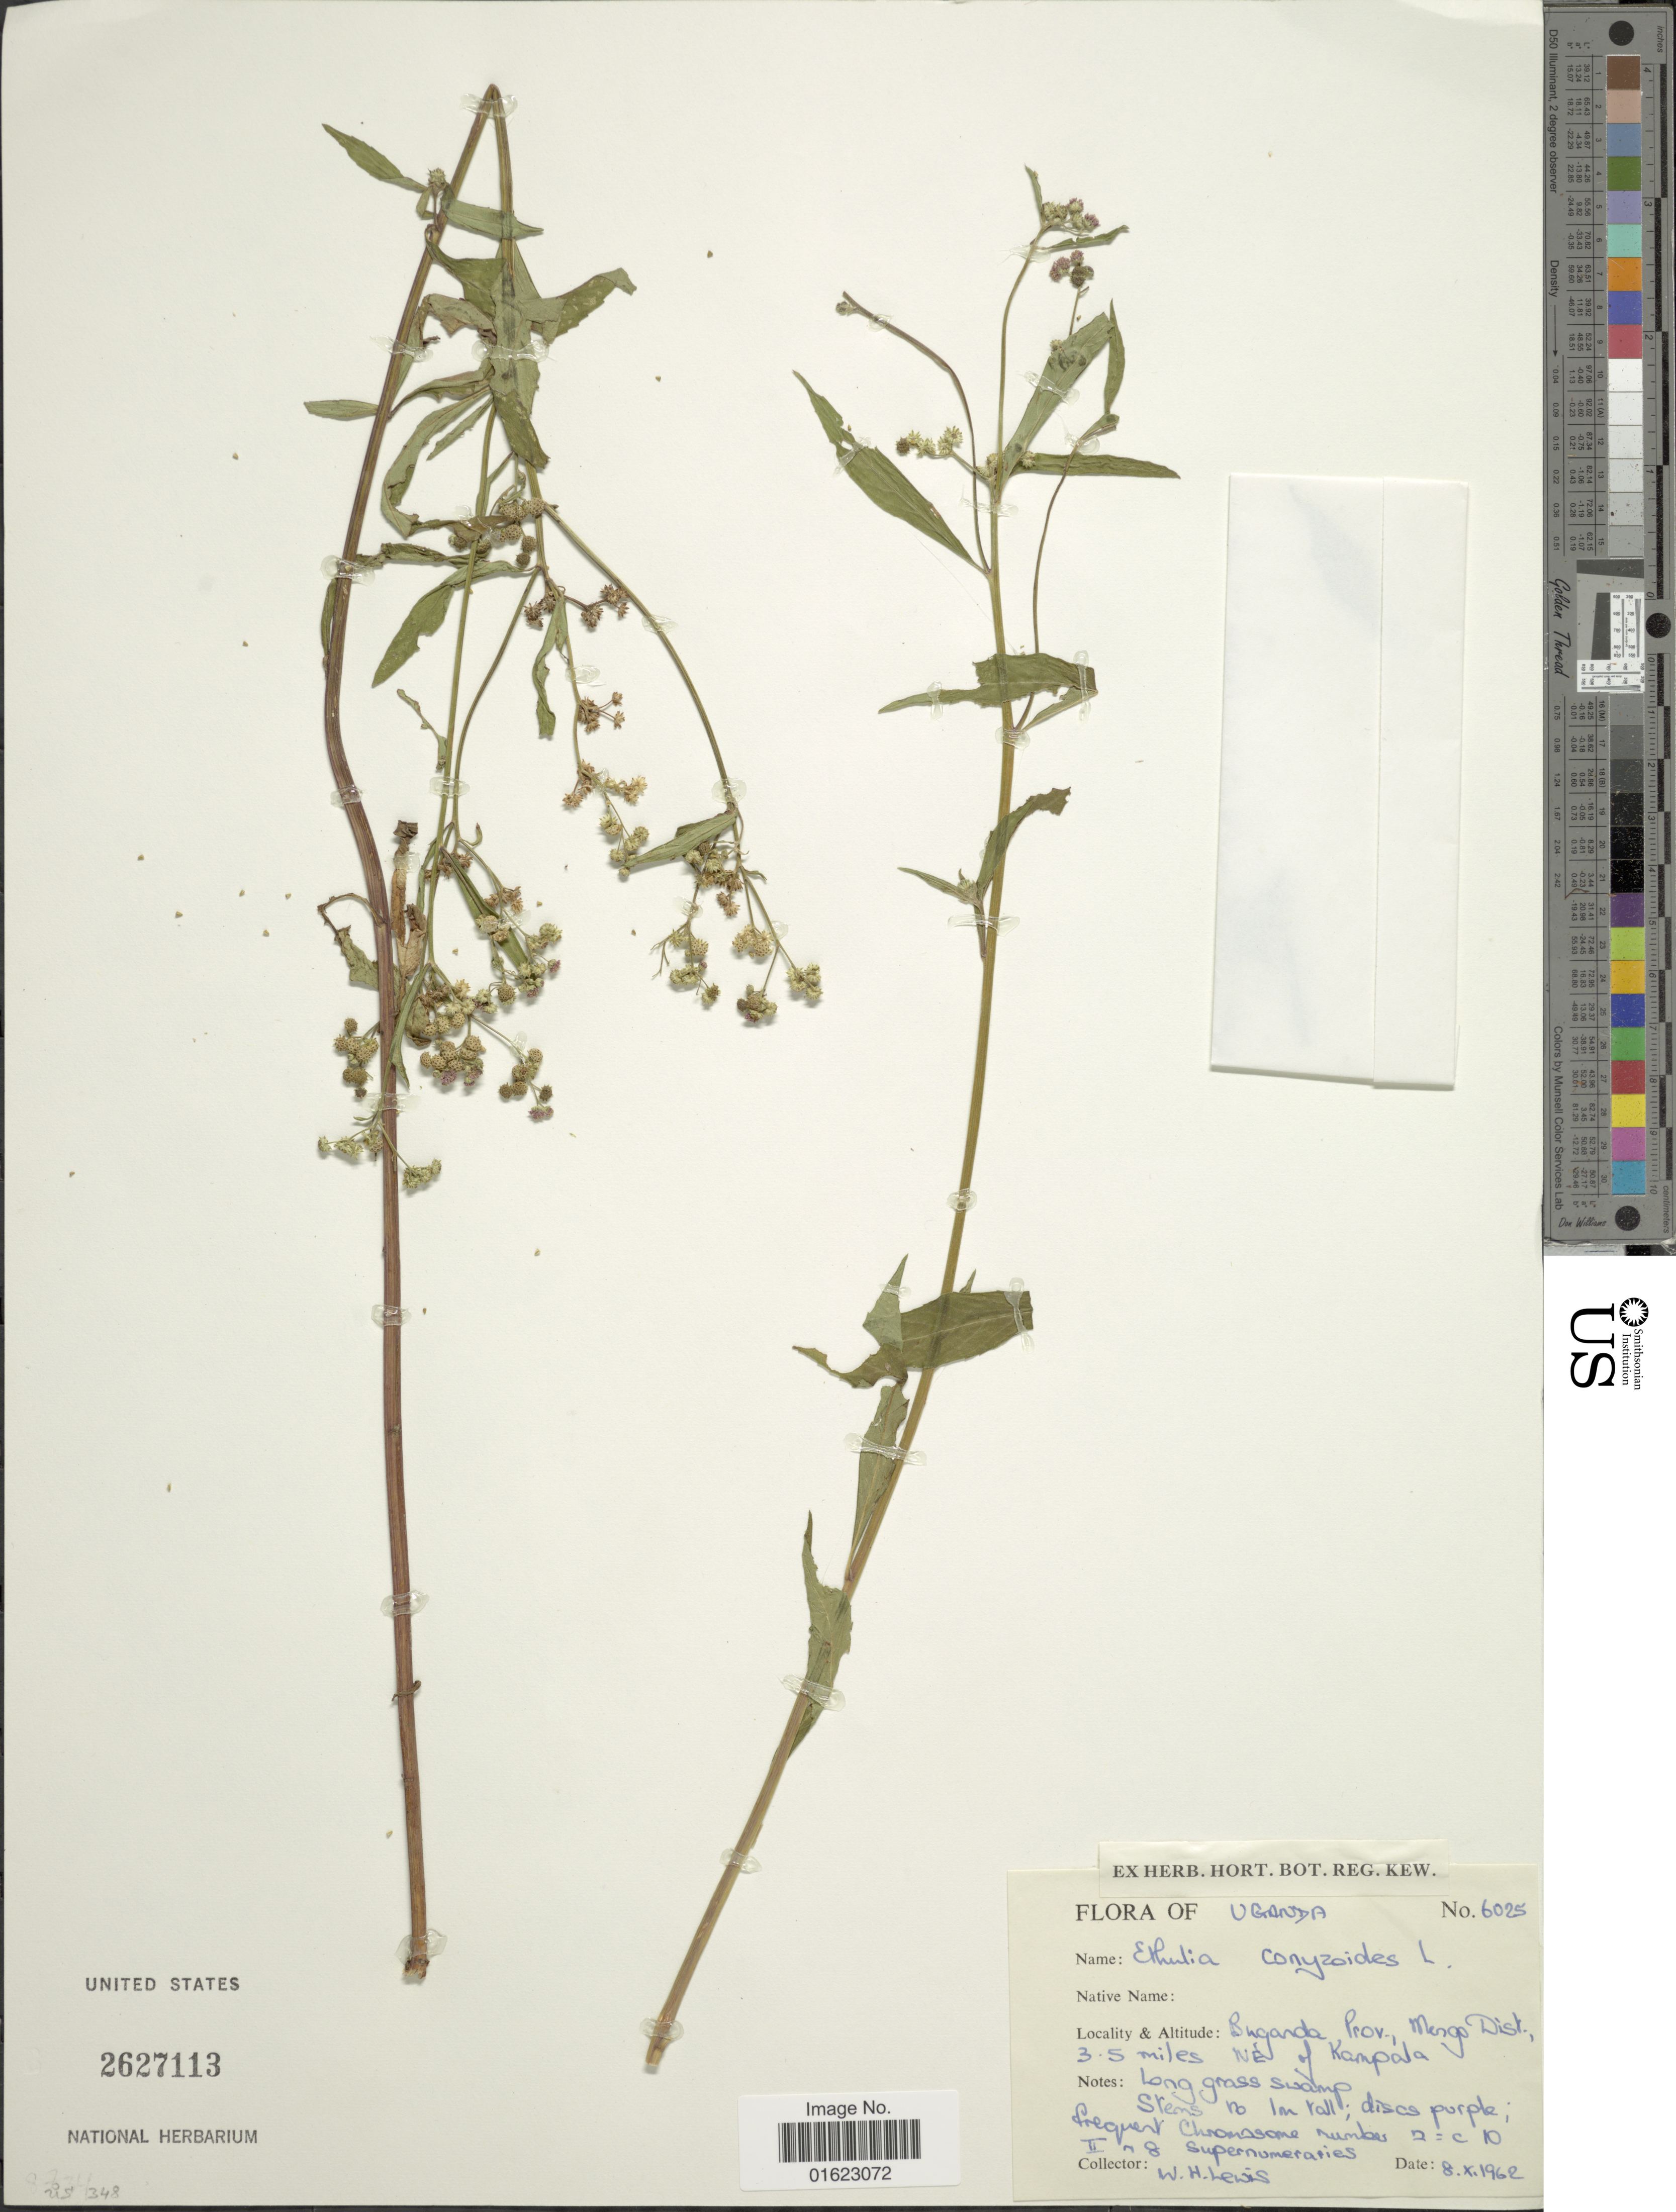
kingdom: Plantae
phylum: Tracheophyta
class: Magnoliopsida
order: Asterales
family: Asteraceae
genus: Ethulia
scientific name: Ethulia conyzoides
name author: L. f.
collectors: W. H. Lewis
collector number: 6025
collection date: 1962-10-08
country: Uganda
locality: Uganda. Buganda Prov. Mengo Dist, 3.5 miles NE of Kampala.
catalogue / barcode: US 2627113